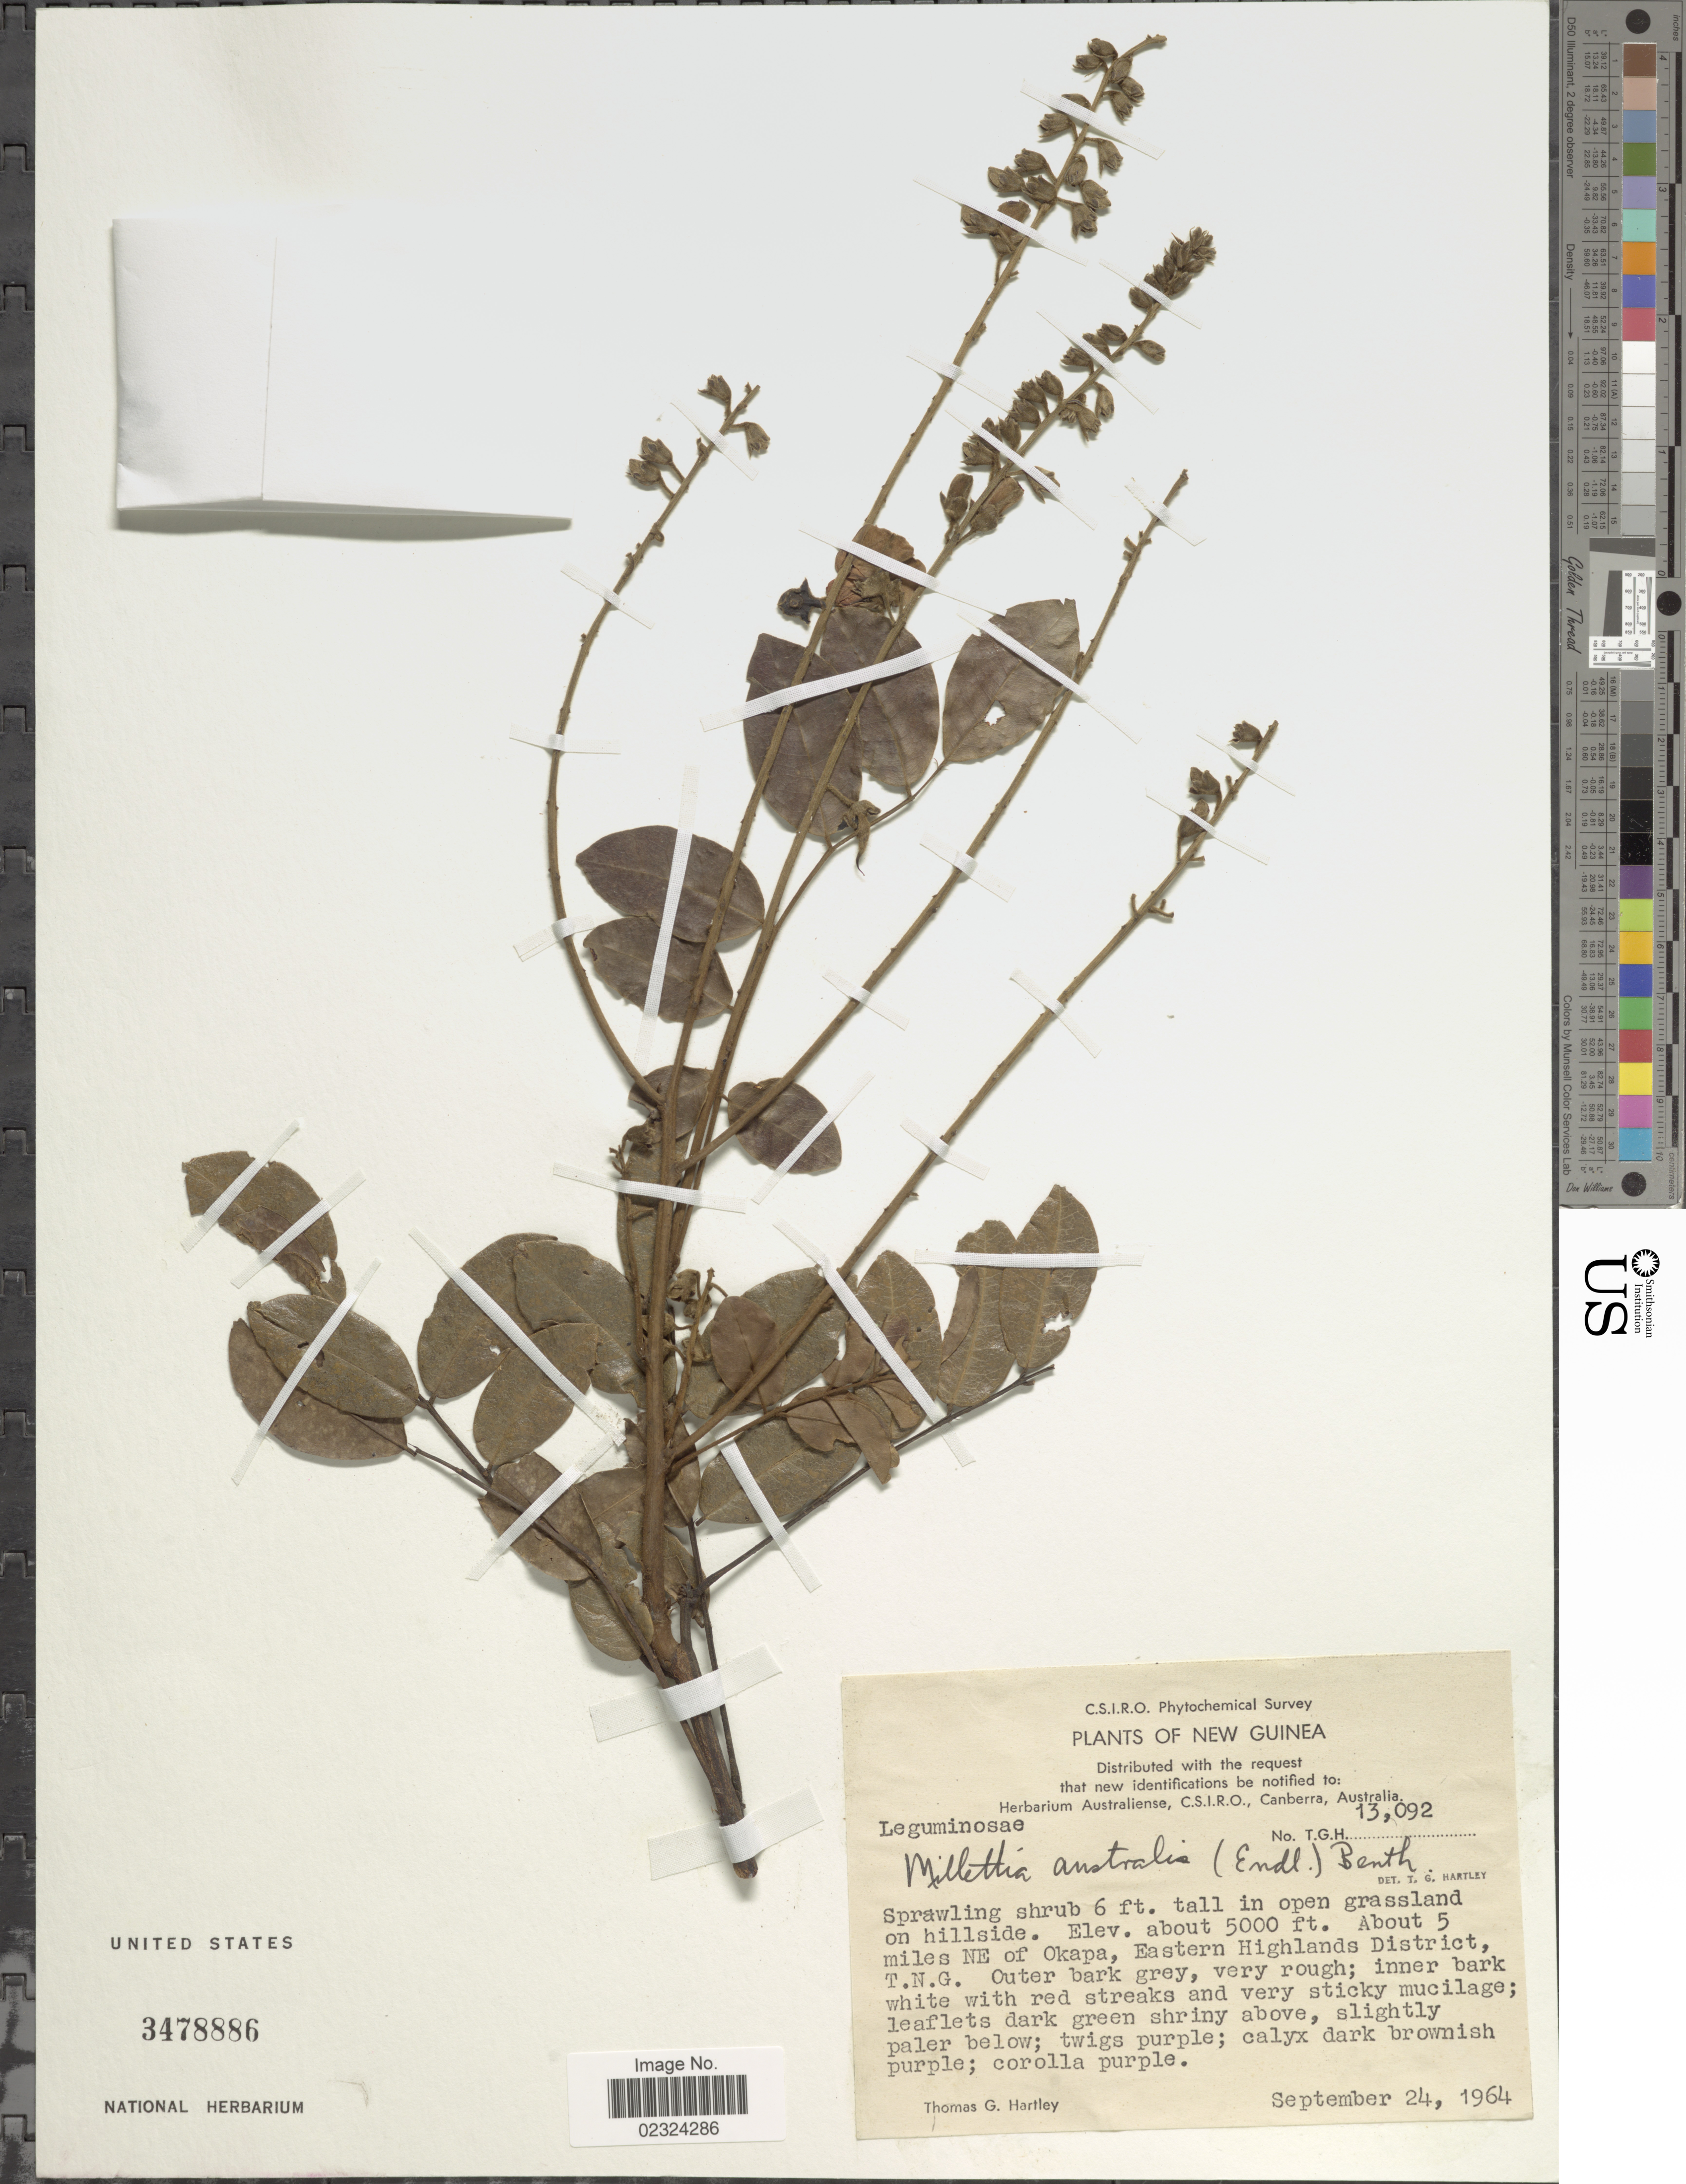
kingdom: Plantae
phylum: Tracheophyta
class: Magnoliopsida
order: Fabales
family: Fabaceae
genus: Austrocallerya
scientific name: Austrocallerya australis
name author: (Endl.) J. Compton & Schrire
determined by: Strong, Mark T., (BOT), Smithsonian Institution - National Museum of Natural History (UNITED STATES)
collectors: T. G. Hartley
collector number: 13092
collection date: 1964-09-24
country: Papua New Guinea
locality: New Guinea. About 5 miles NE of Okapa, Eastern Highlands District, T.N.G.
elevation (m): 1524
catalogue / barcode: US 3478886